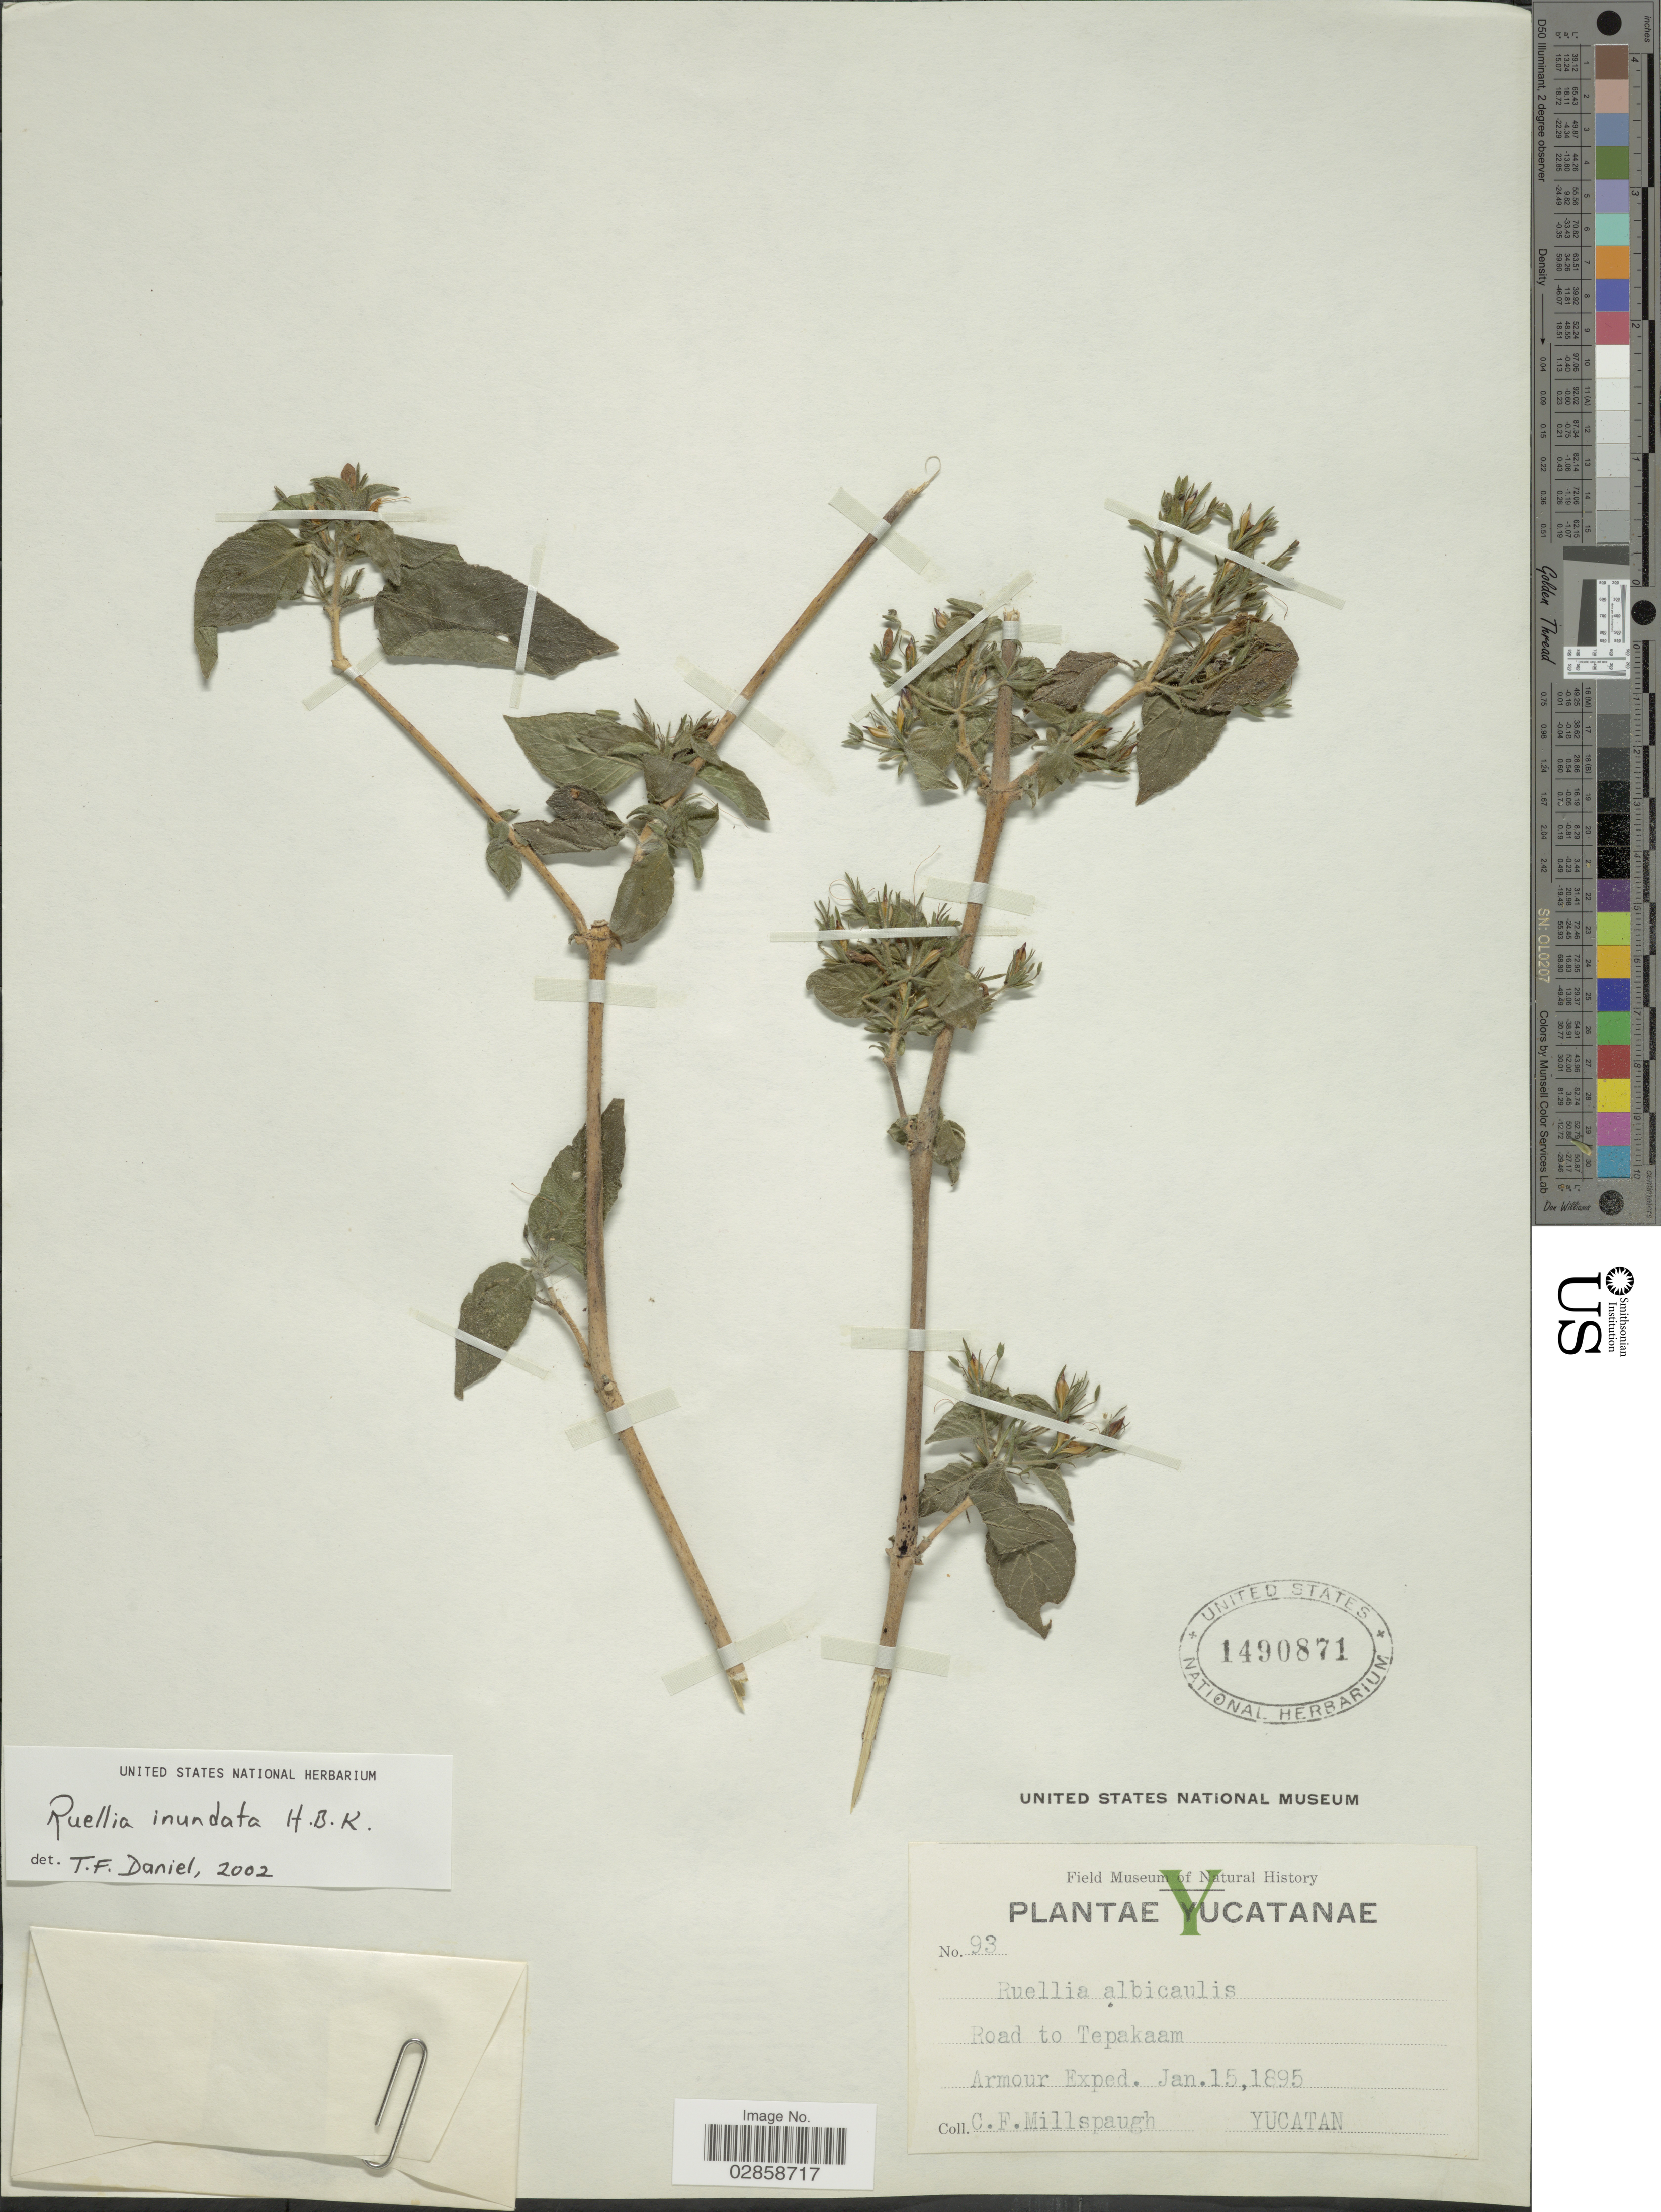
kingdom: Plantae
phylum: Tracheophyta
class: Magnoliopsida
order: Lamiales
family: Acanthaceae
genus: Ruellia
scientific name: Ruellia inundata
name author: Kunth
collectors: C. F. Millspaugh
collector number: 93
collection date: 1895-01-15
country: Mexico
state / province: Yucatán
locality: Road to Tepakaam.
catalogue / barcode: US 1490871